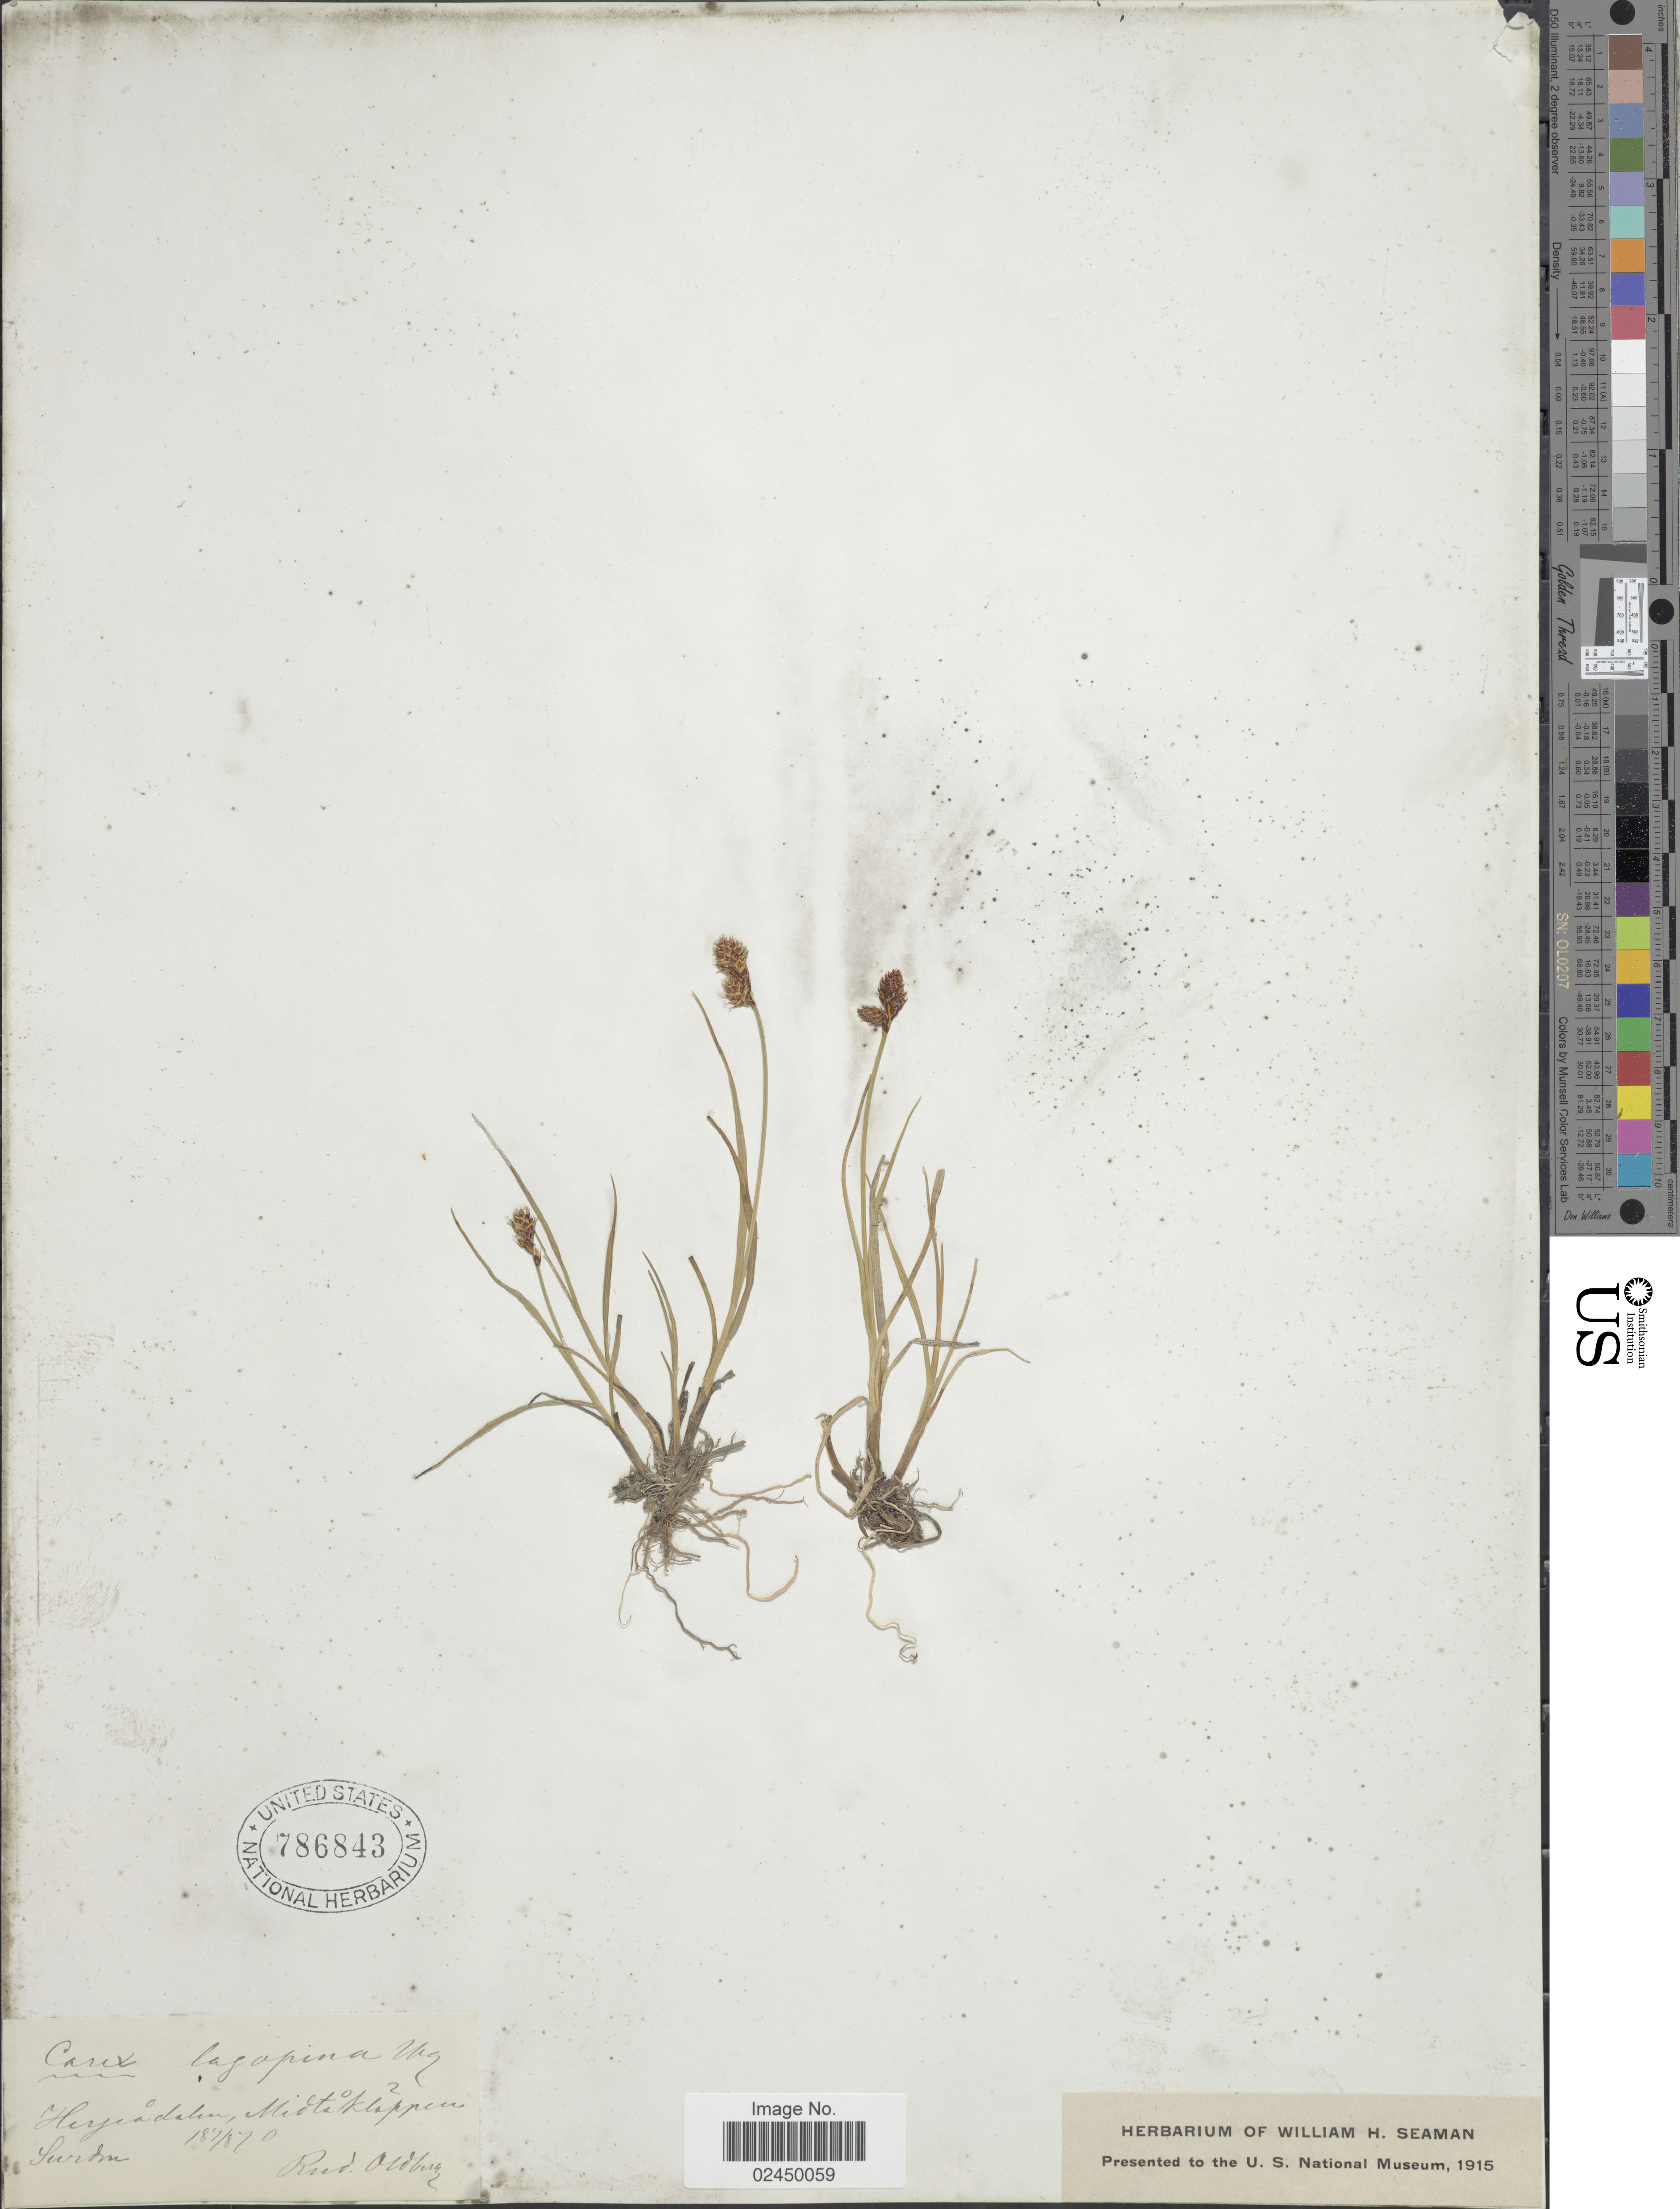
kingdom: Plantae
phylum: Tracheophyta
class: Liliopsida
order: Poales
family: Cyperaceae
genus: Carex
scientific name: Carex lachenalii subsp. lachenalii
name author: Schkuhr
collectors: R. Oldburg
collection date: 1870-07-18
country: Sweden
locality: Herjeadalen, Midtåklappen.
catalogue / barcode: US 786843